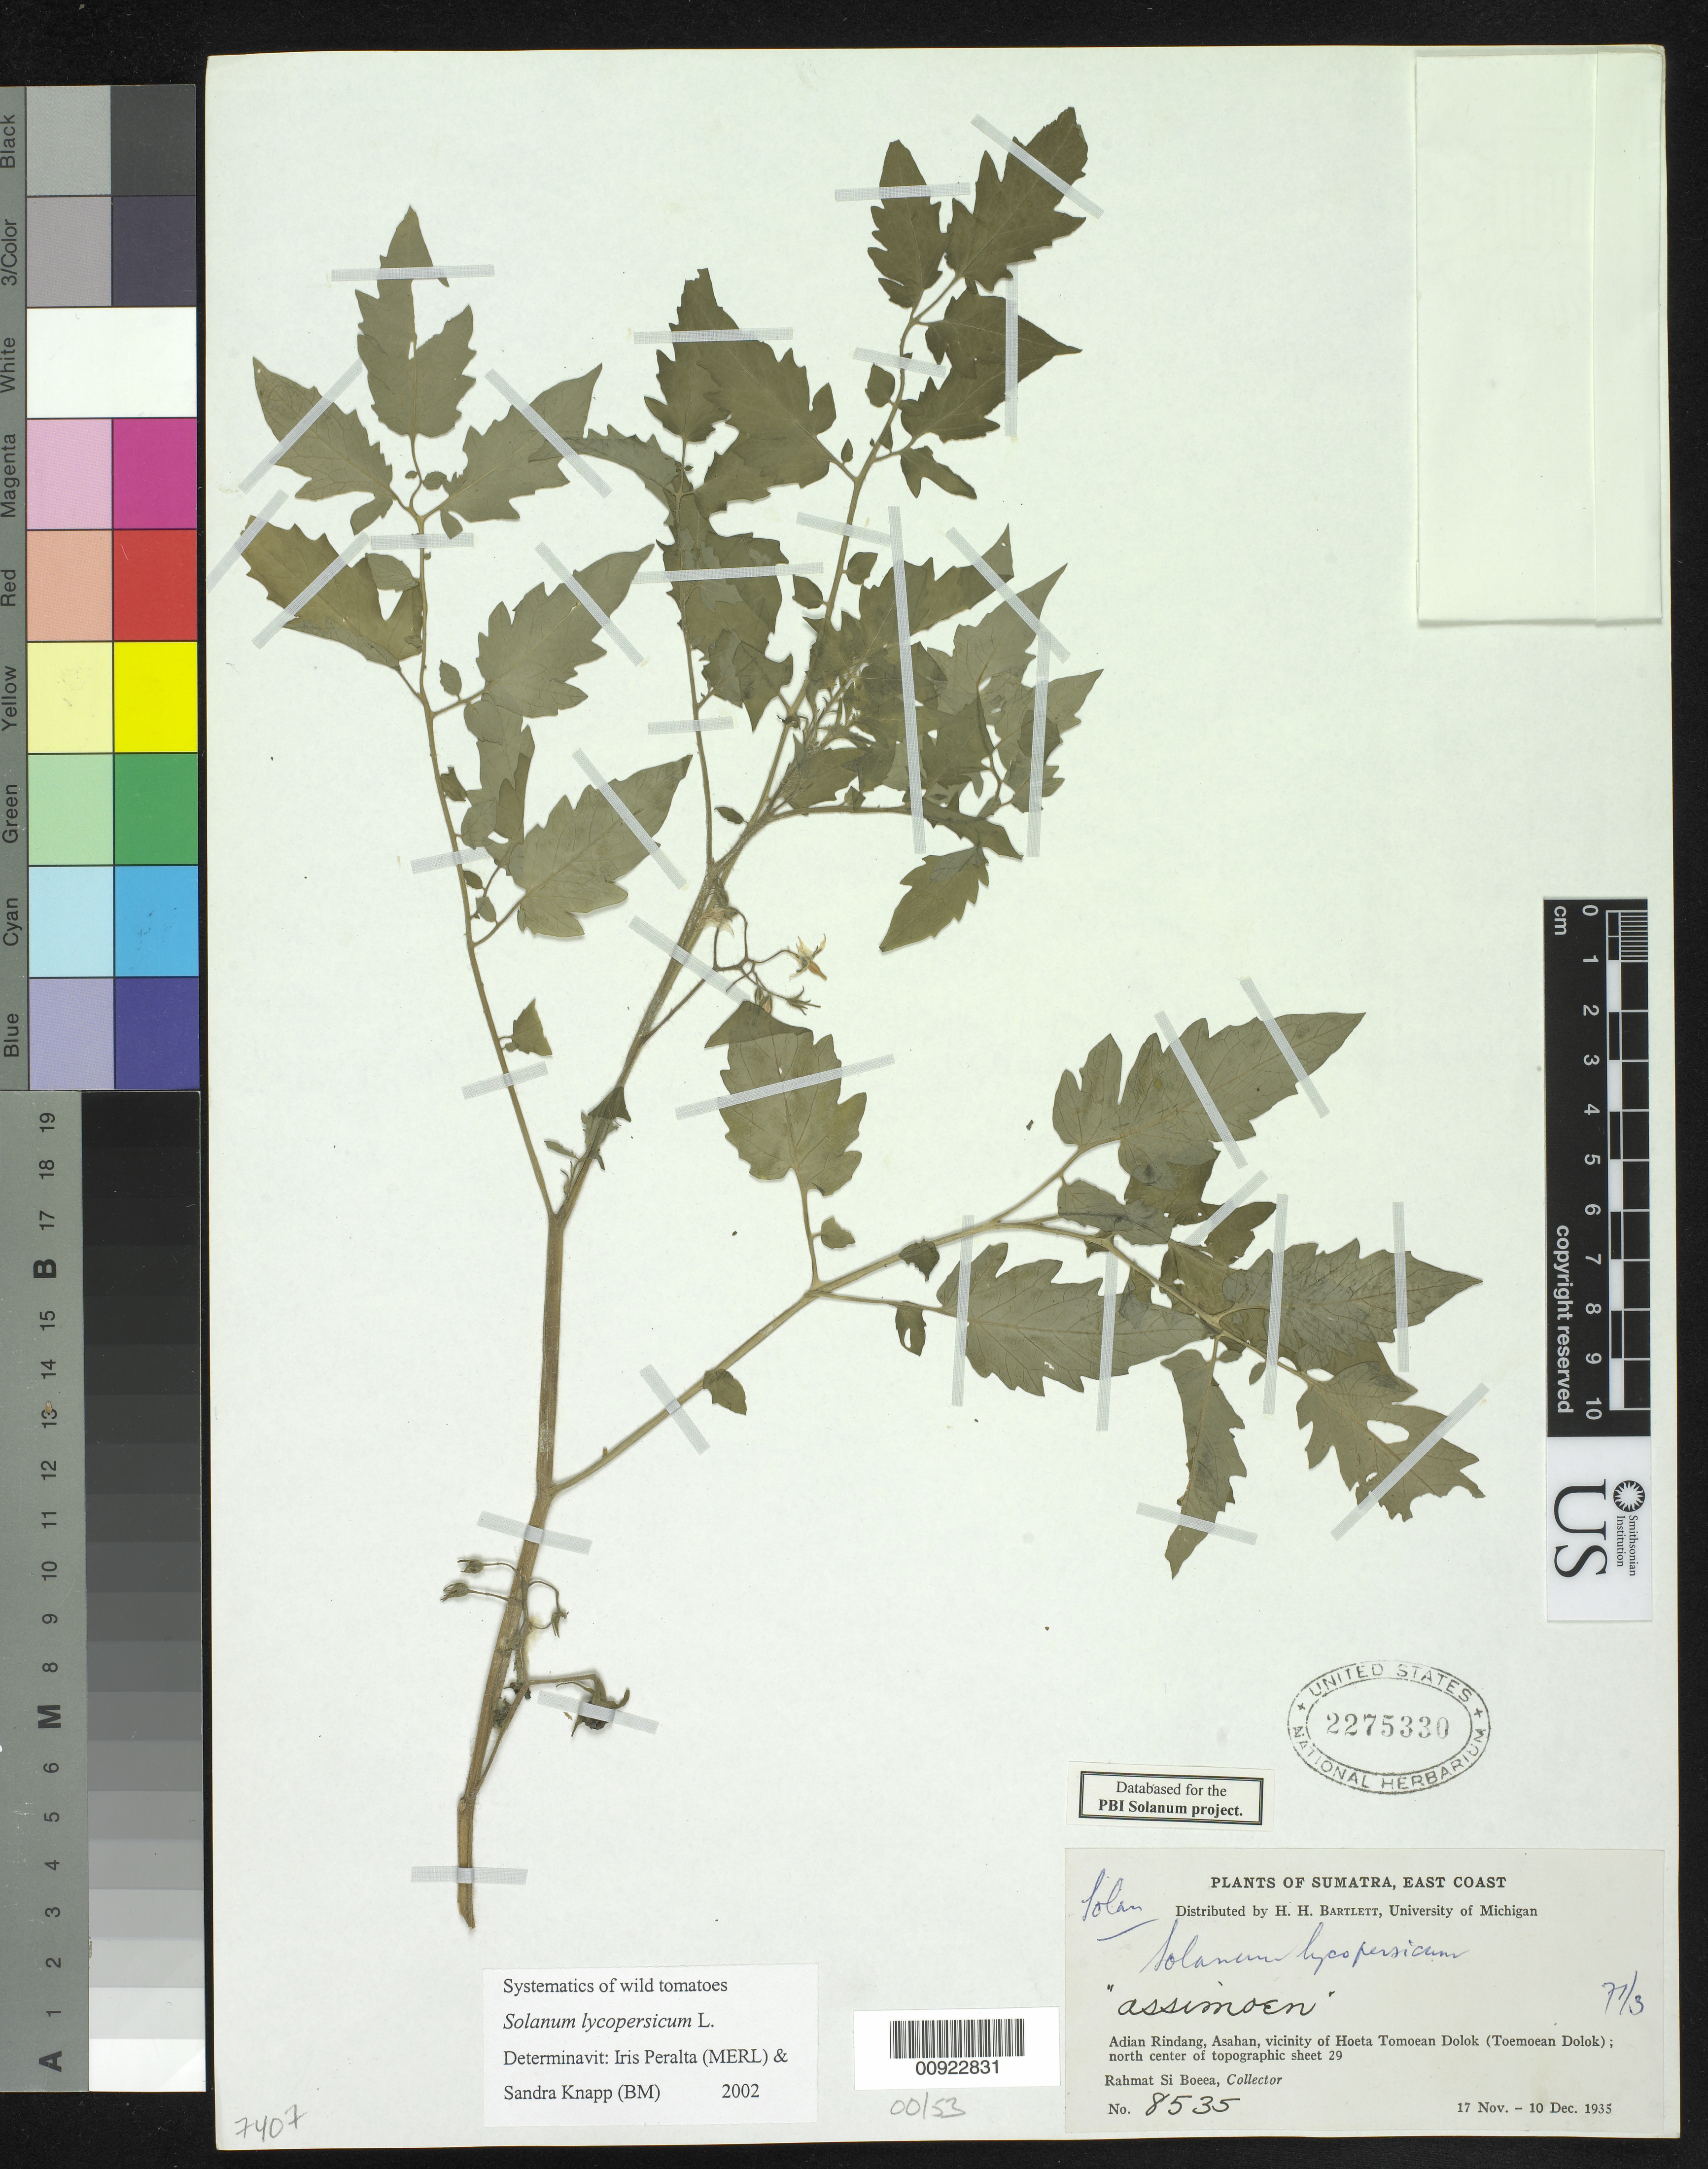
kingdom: Plantae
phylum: Tracheophyta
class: Magnoliopsida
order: Solanales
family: Solanaceae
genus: Solanum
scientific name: Solanum lycopersicum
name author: L.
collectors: Rahmat Si Boeea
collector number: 8535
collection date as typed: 17 Nov 1935 to 10 Dec 1935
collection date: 1935-11-17/1935-12-10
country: Indonesia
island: Sumatra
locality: East coast. Adian Rindang, Asahan, vicinity of Hoeta Tomoean Dolok.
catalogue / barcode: US 2275330